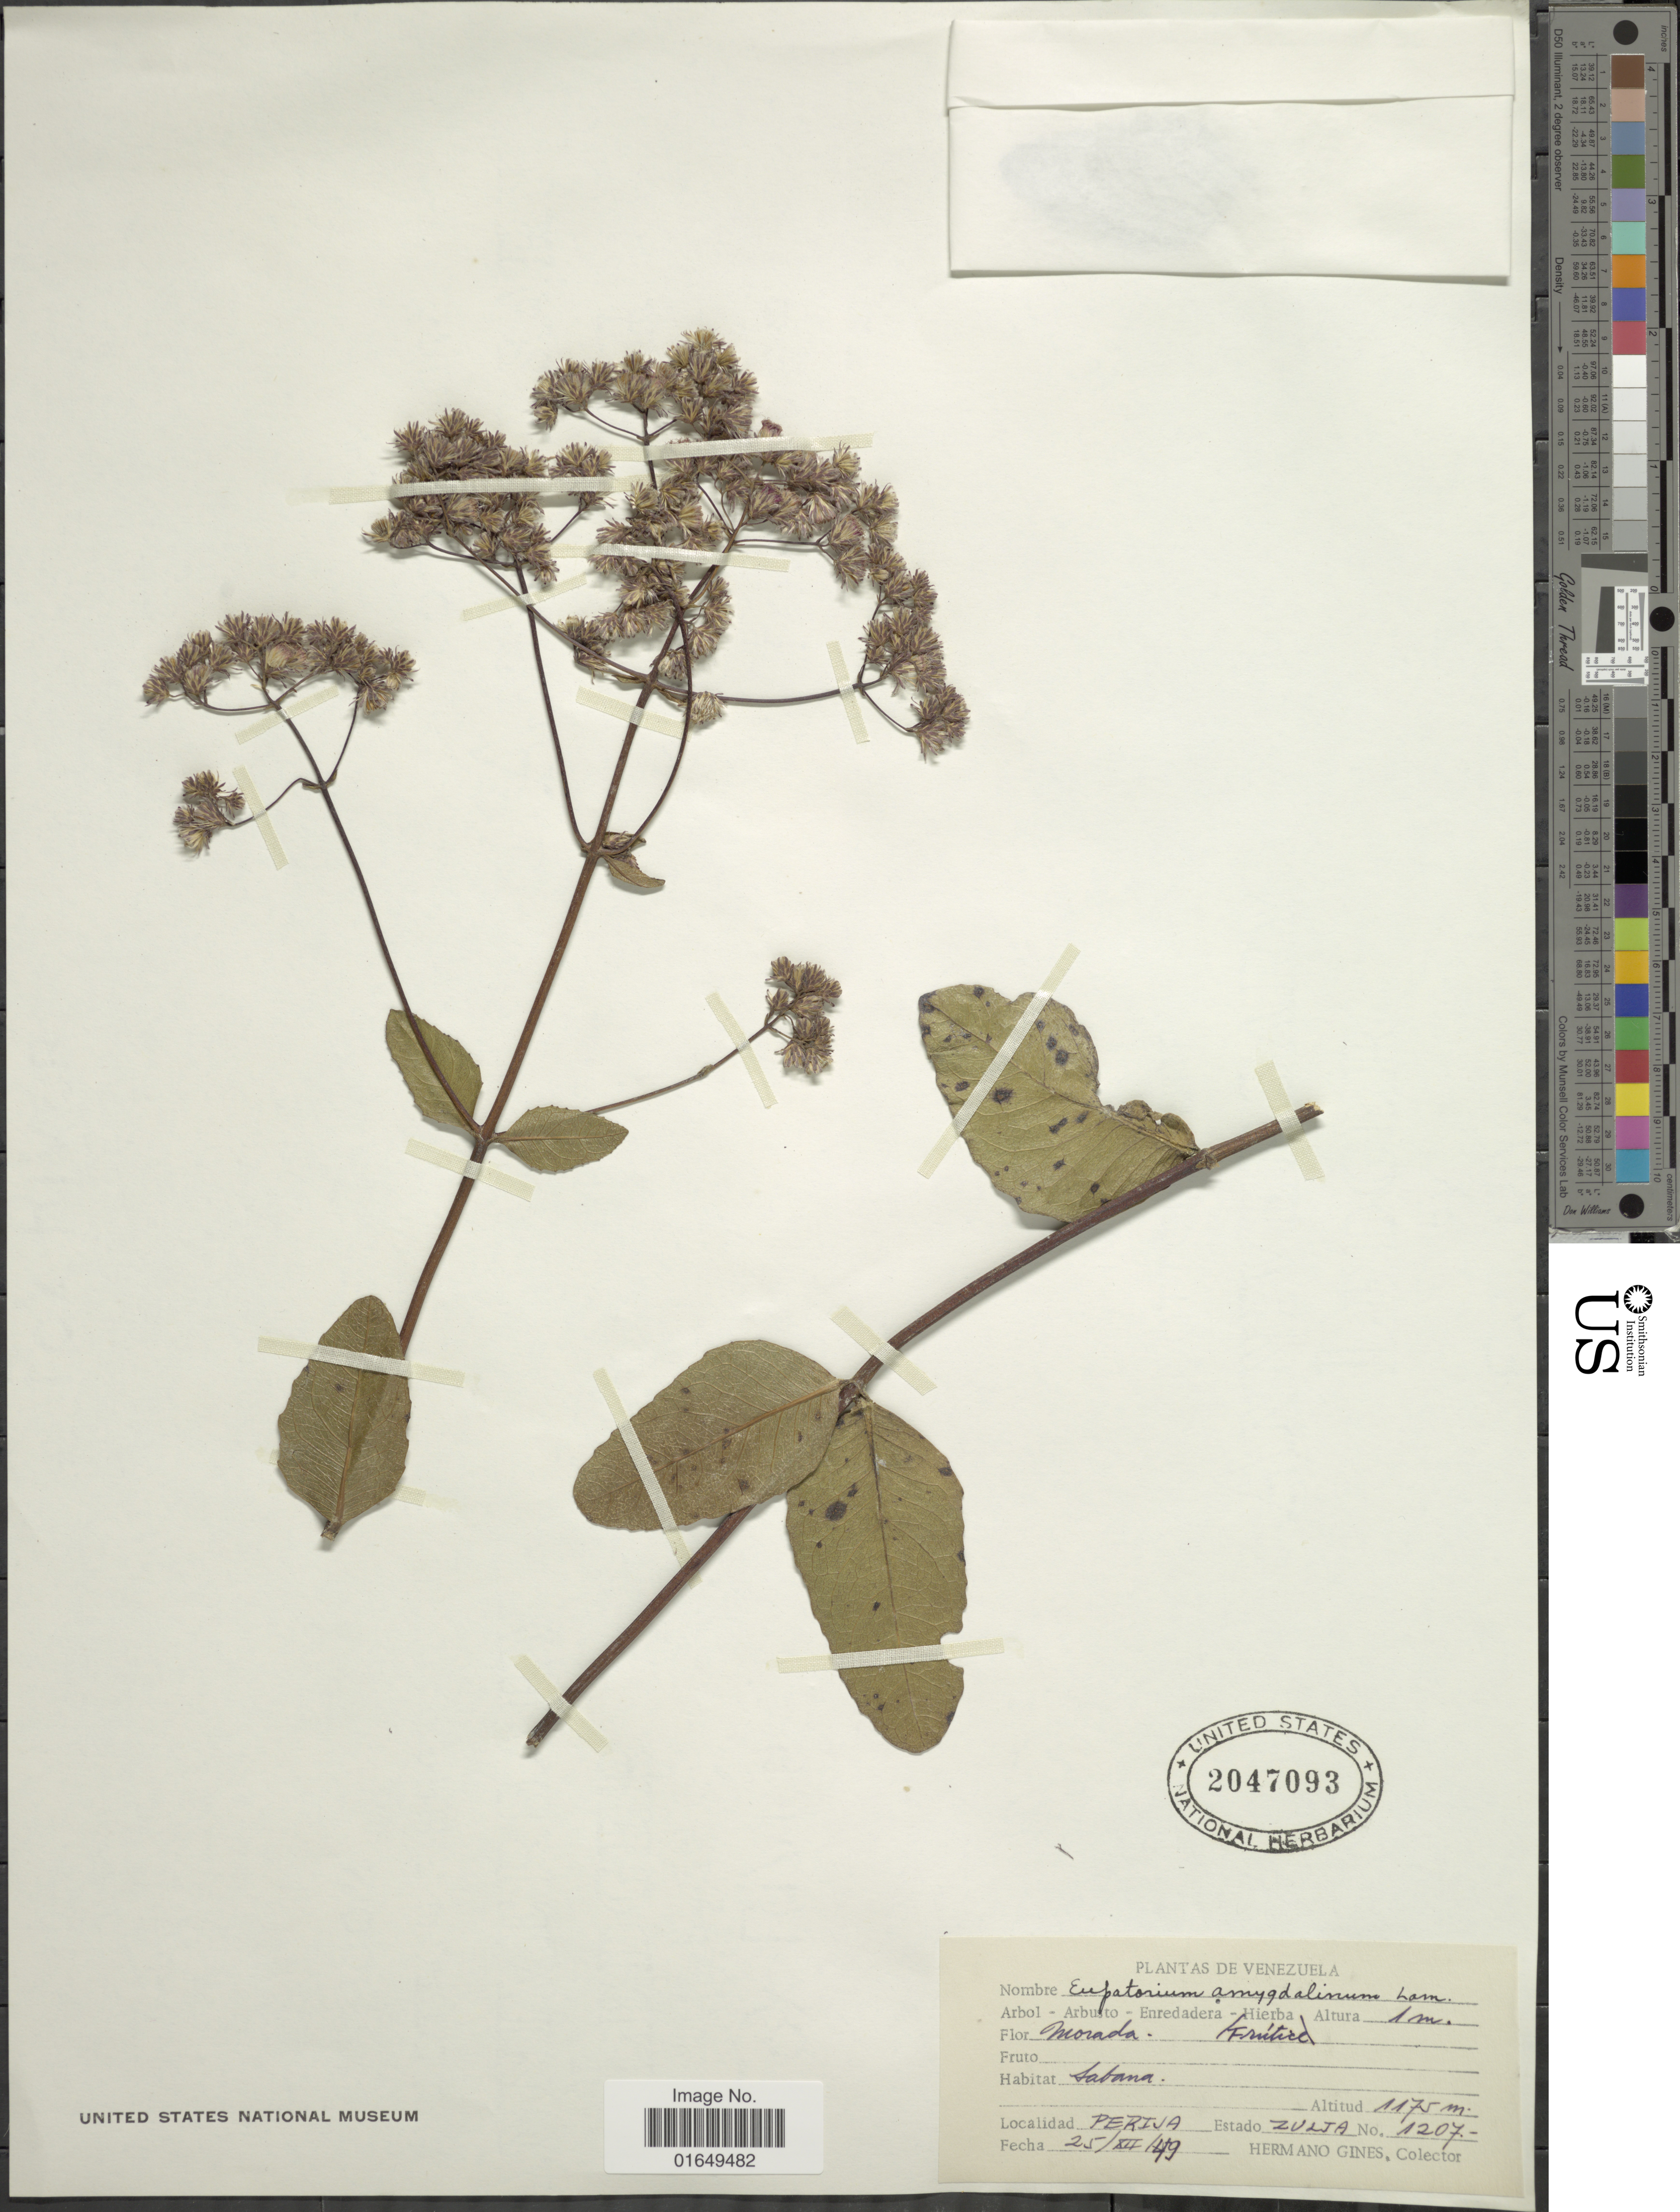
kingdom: Plantae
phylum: Tracheophyta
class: Magnoliopsida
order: Asterales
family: Asteraceae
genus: Ayapana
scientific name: Ayapana amygdalina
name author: (Lam.) R.M. King & H. Rob.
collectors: Bro. Gines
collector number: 1207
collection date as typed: Transcribed d/m/y: 25/12/49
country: Venezuela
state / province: Zulia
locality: Perija, sabana.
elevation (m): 1175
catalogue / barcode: US 2047093